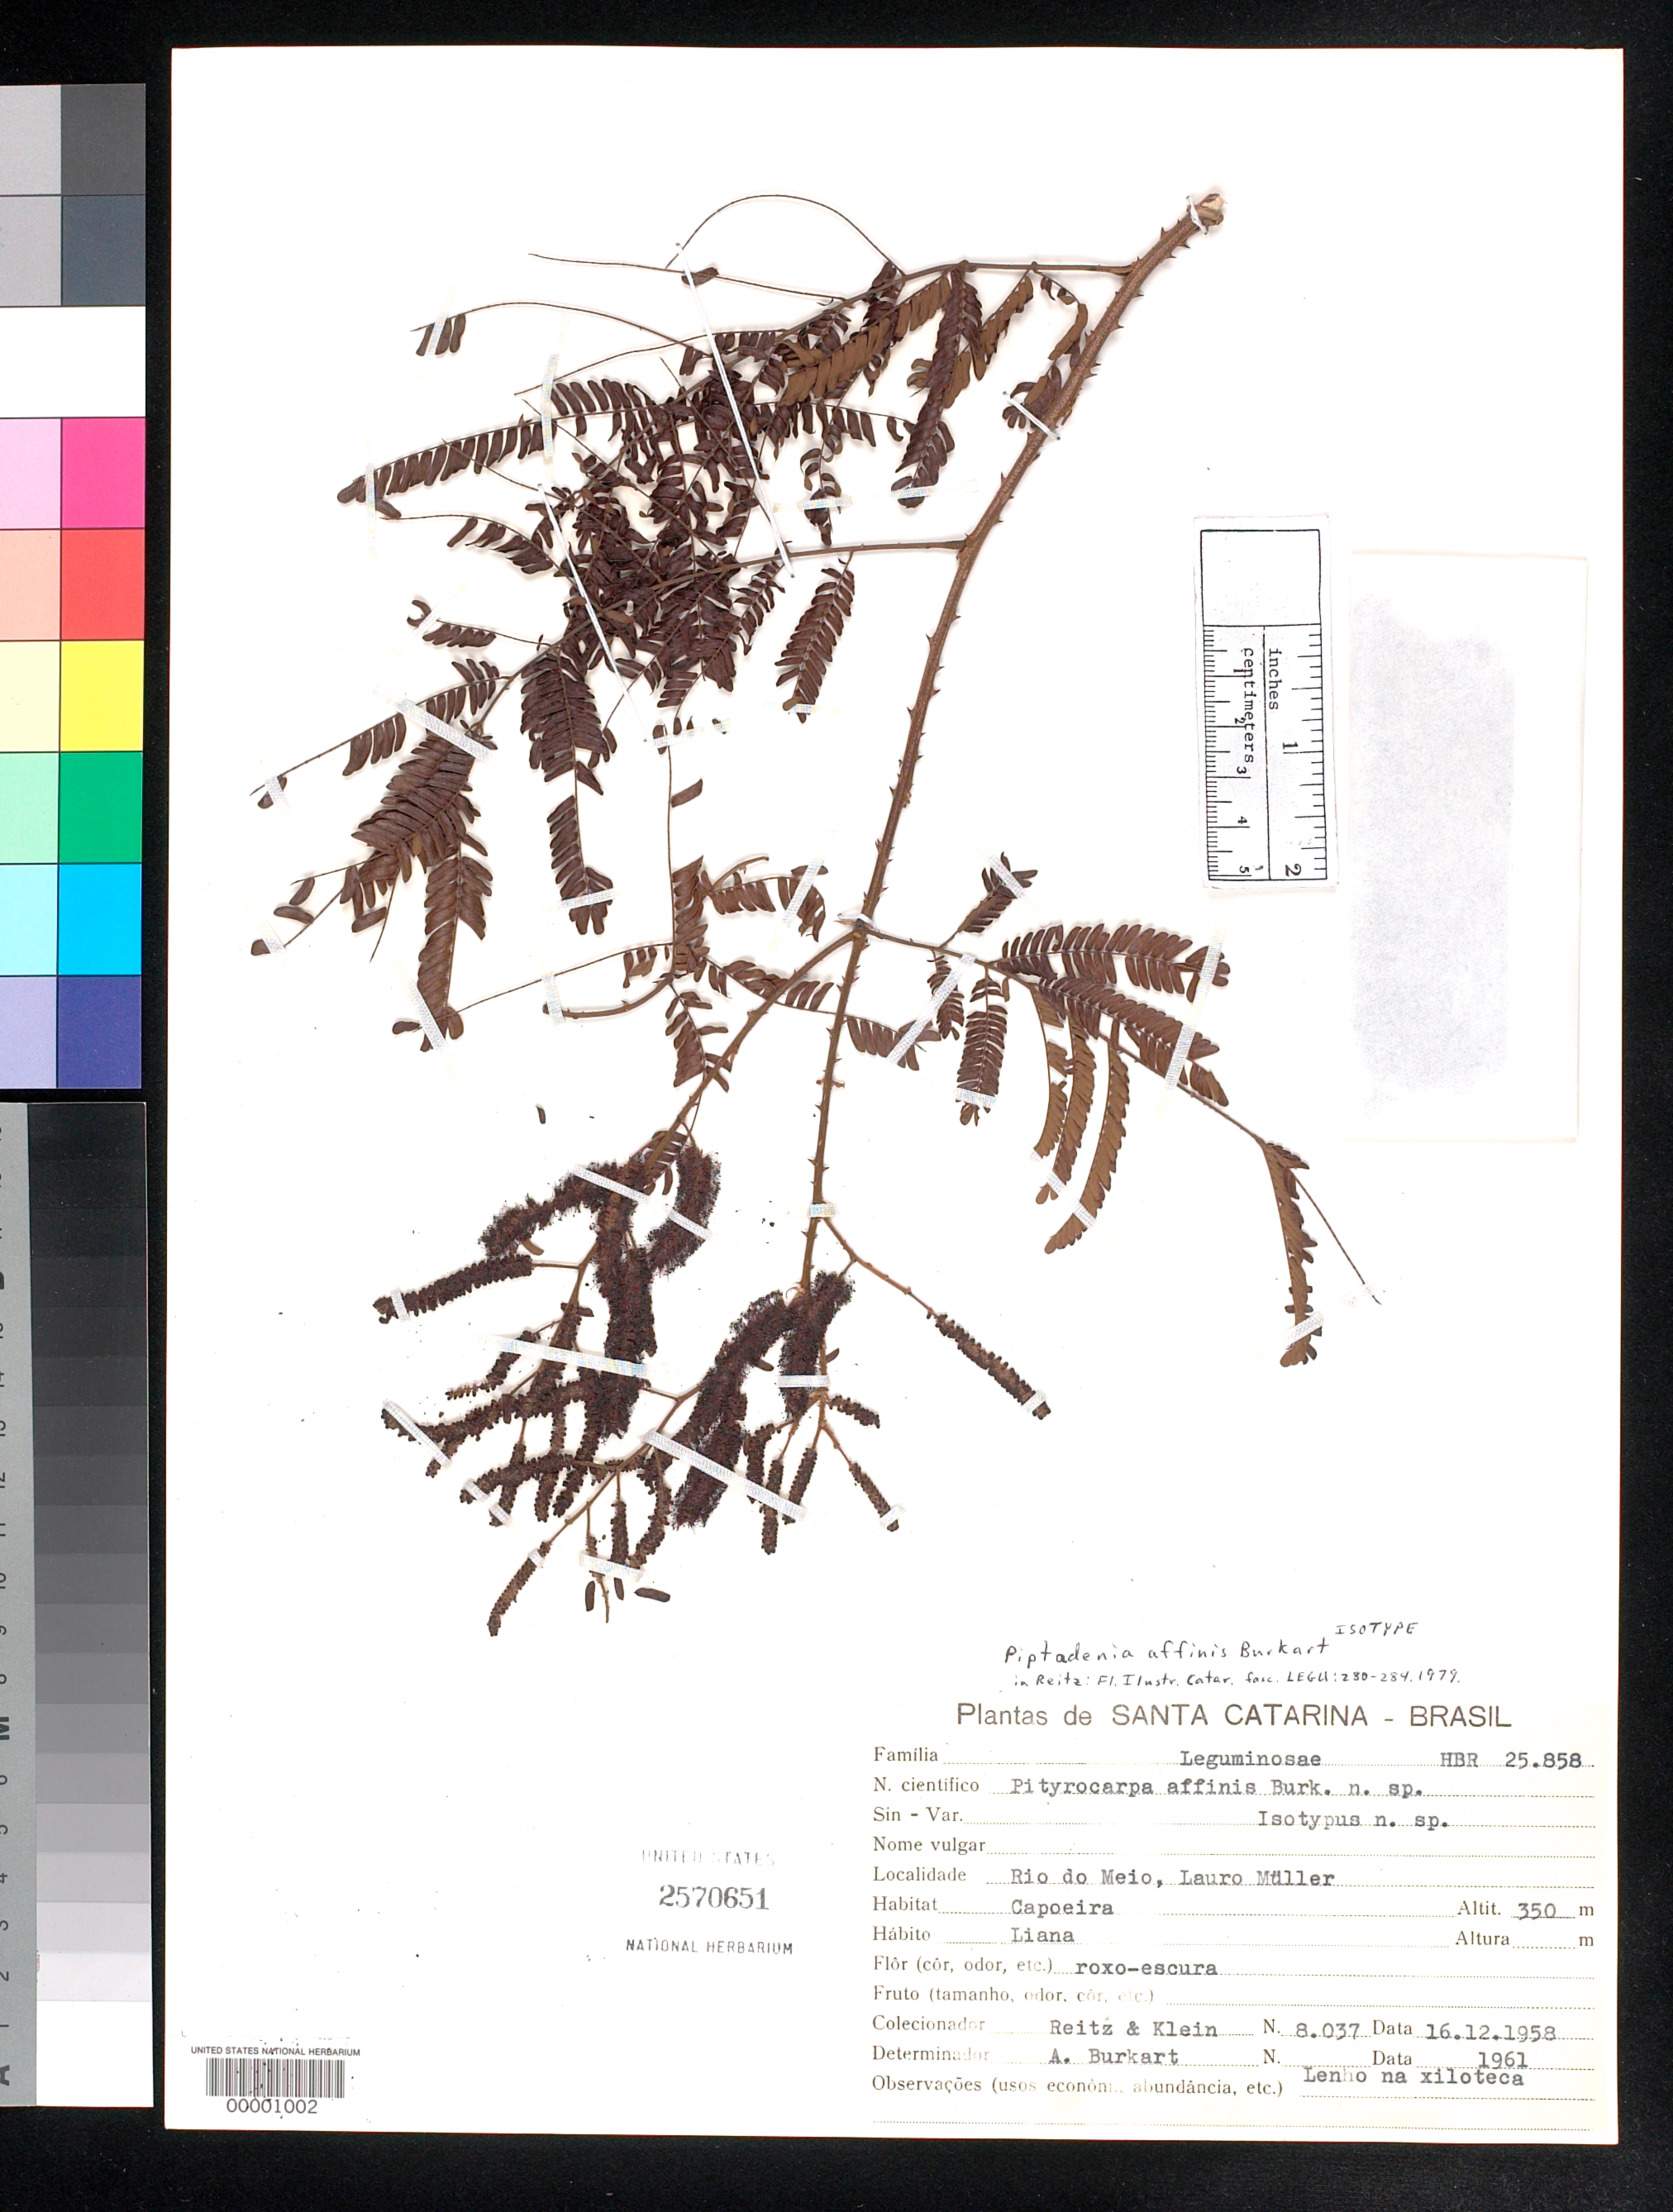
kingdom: Plantae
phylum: Tracheophyta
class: Magnoliopsida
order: Fabales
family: Fabaceae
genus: Piptadenia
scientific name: Piptadenia affinis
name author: Burkart in Reitz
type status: Isotype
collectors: R. Reitz & R. M. Klein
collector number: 8037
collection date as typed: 16 Dec 1958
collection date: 1958-12-16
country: Brazil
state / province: Santa Catarina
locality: Rio do Meio, Lauro Muller.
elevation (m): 350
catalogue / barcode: US 2570651